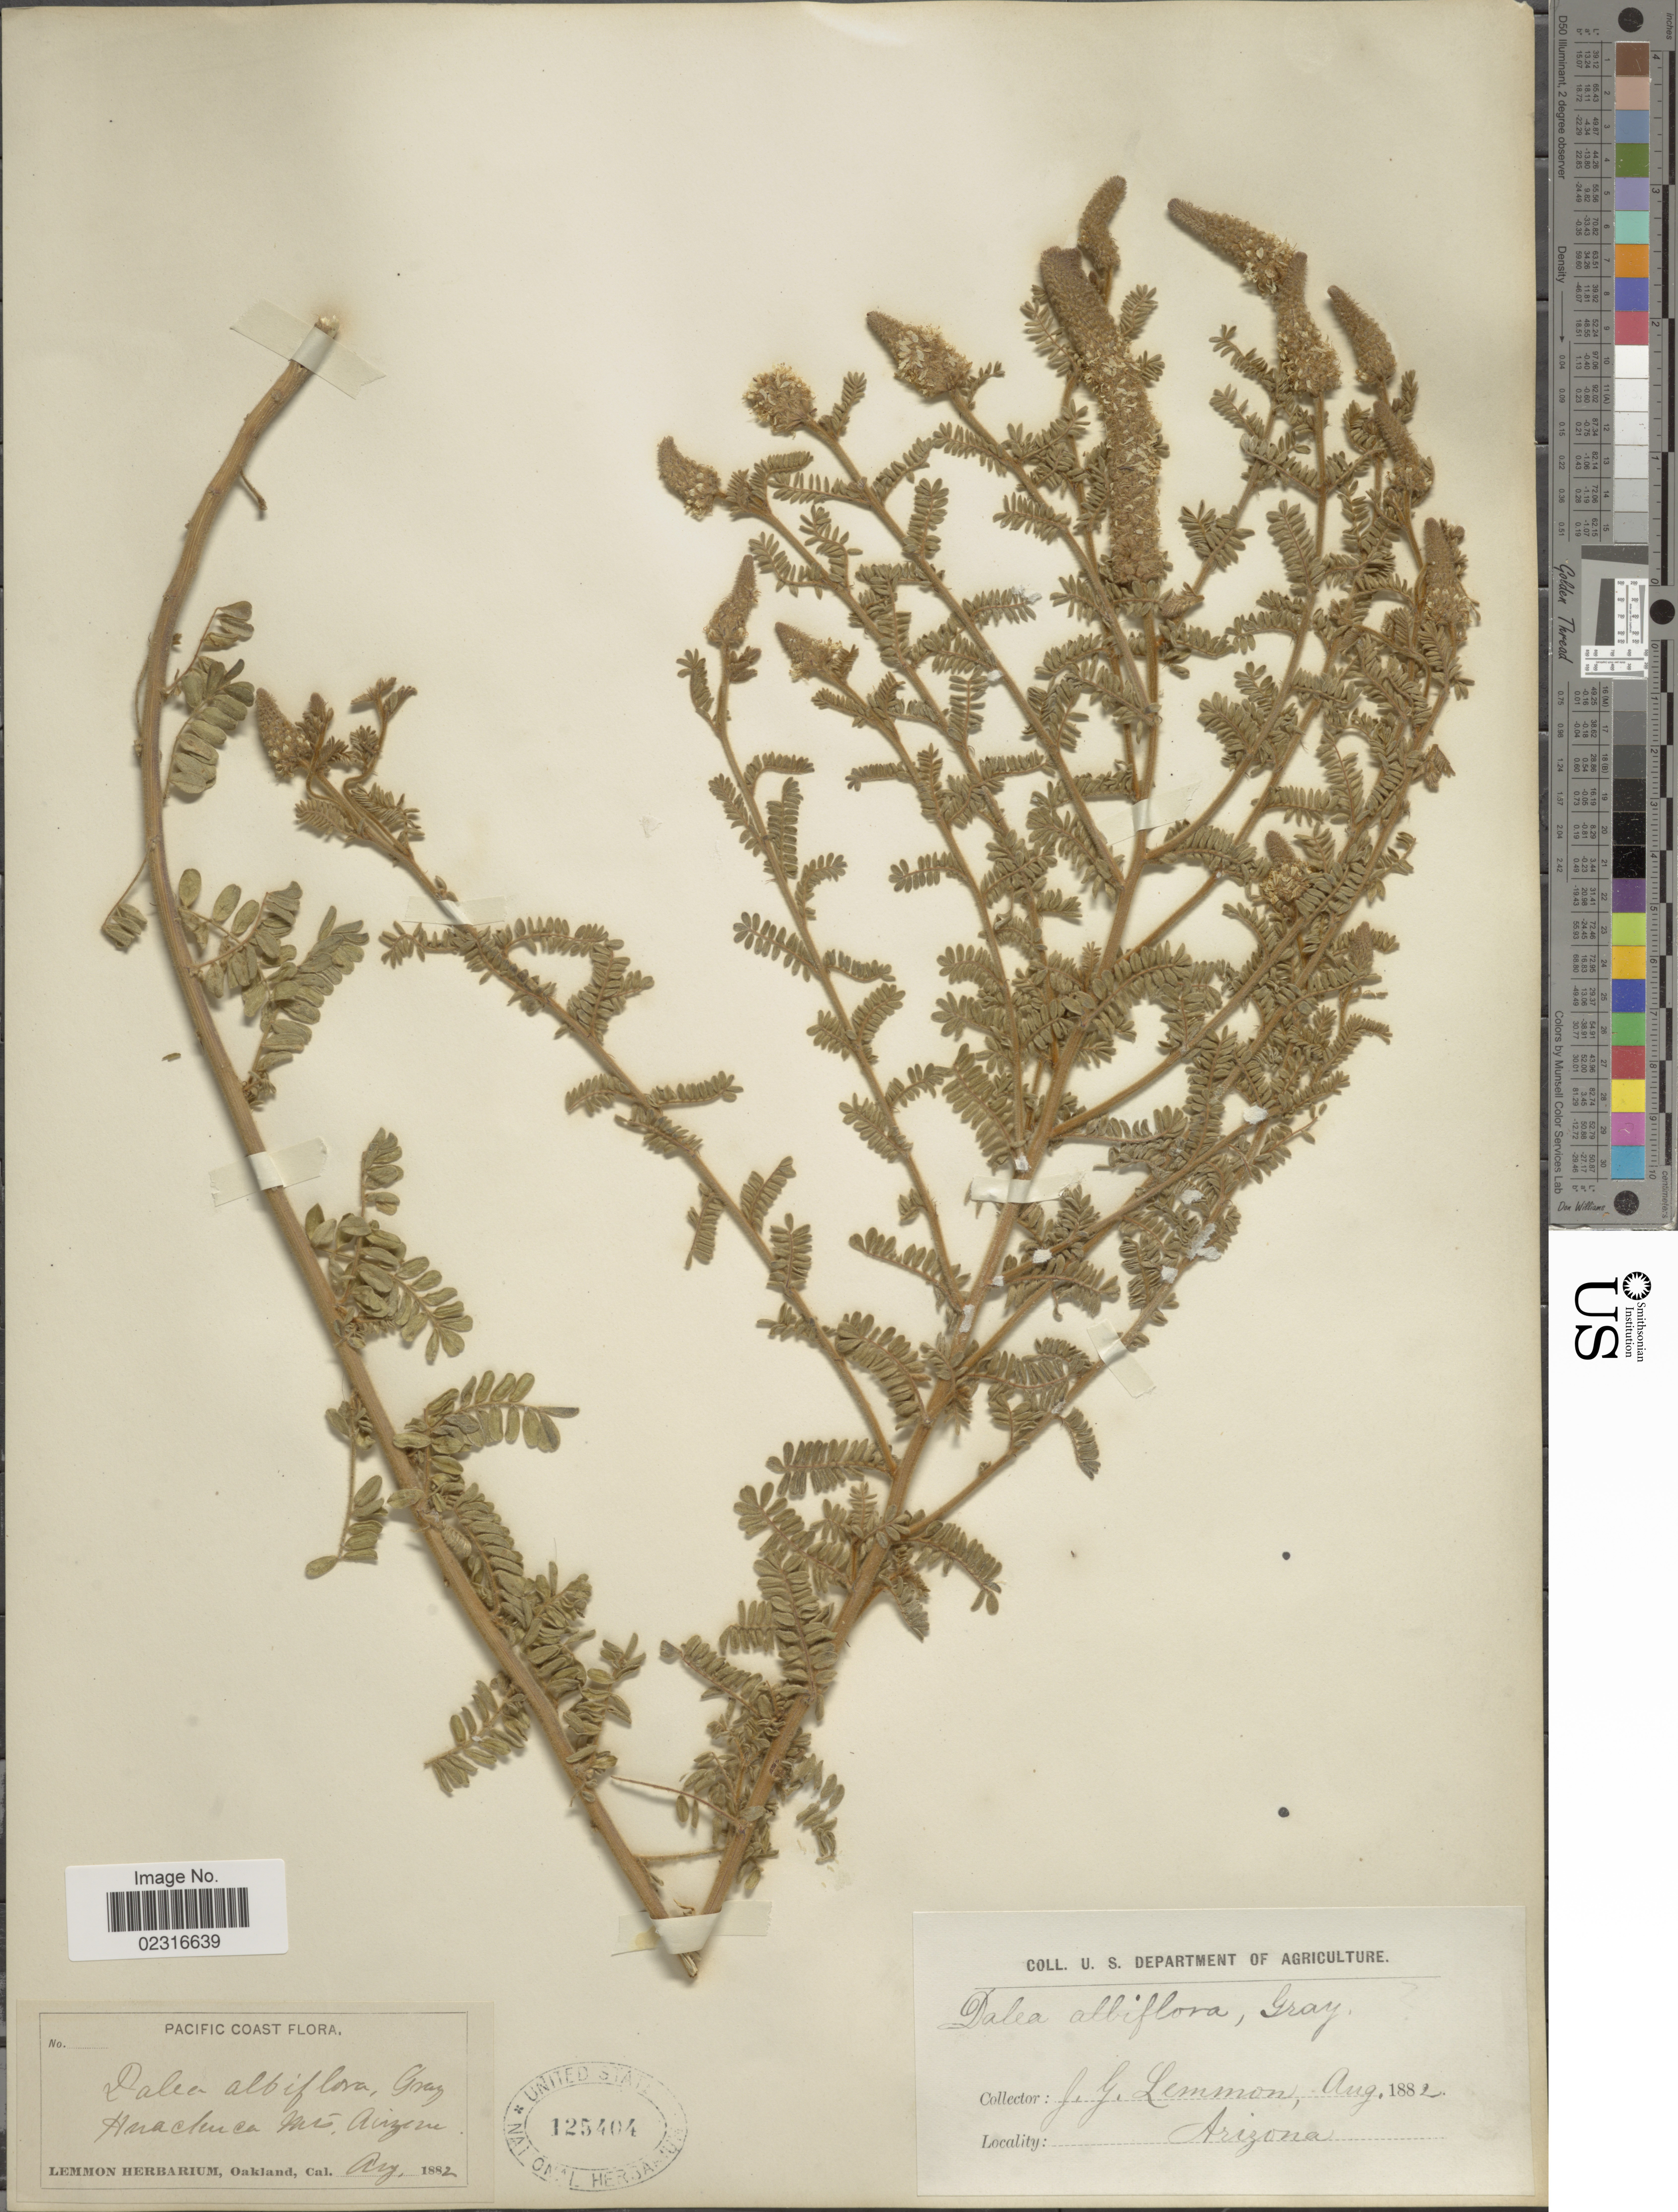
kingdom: Plantae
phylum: Tracheophyta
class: Magnoliopsida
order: Fabales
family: Fabaceae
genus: Dalea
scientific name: Dalea albiflora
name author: A. Gray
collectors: J. Lemmon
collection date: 1882-08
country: United States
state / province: Arizona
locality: Pacific Coast. Huachuca Mts.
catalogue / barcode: US 125404